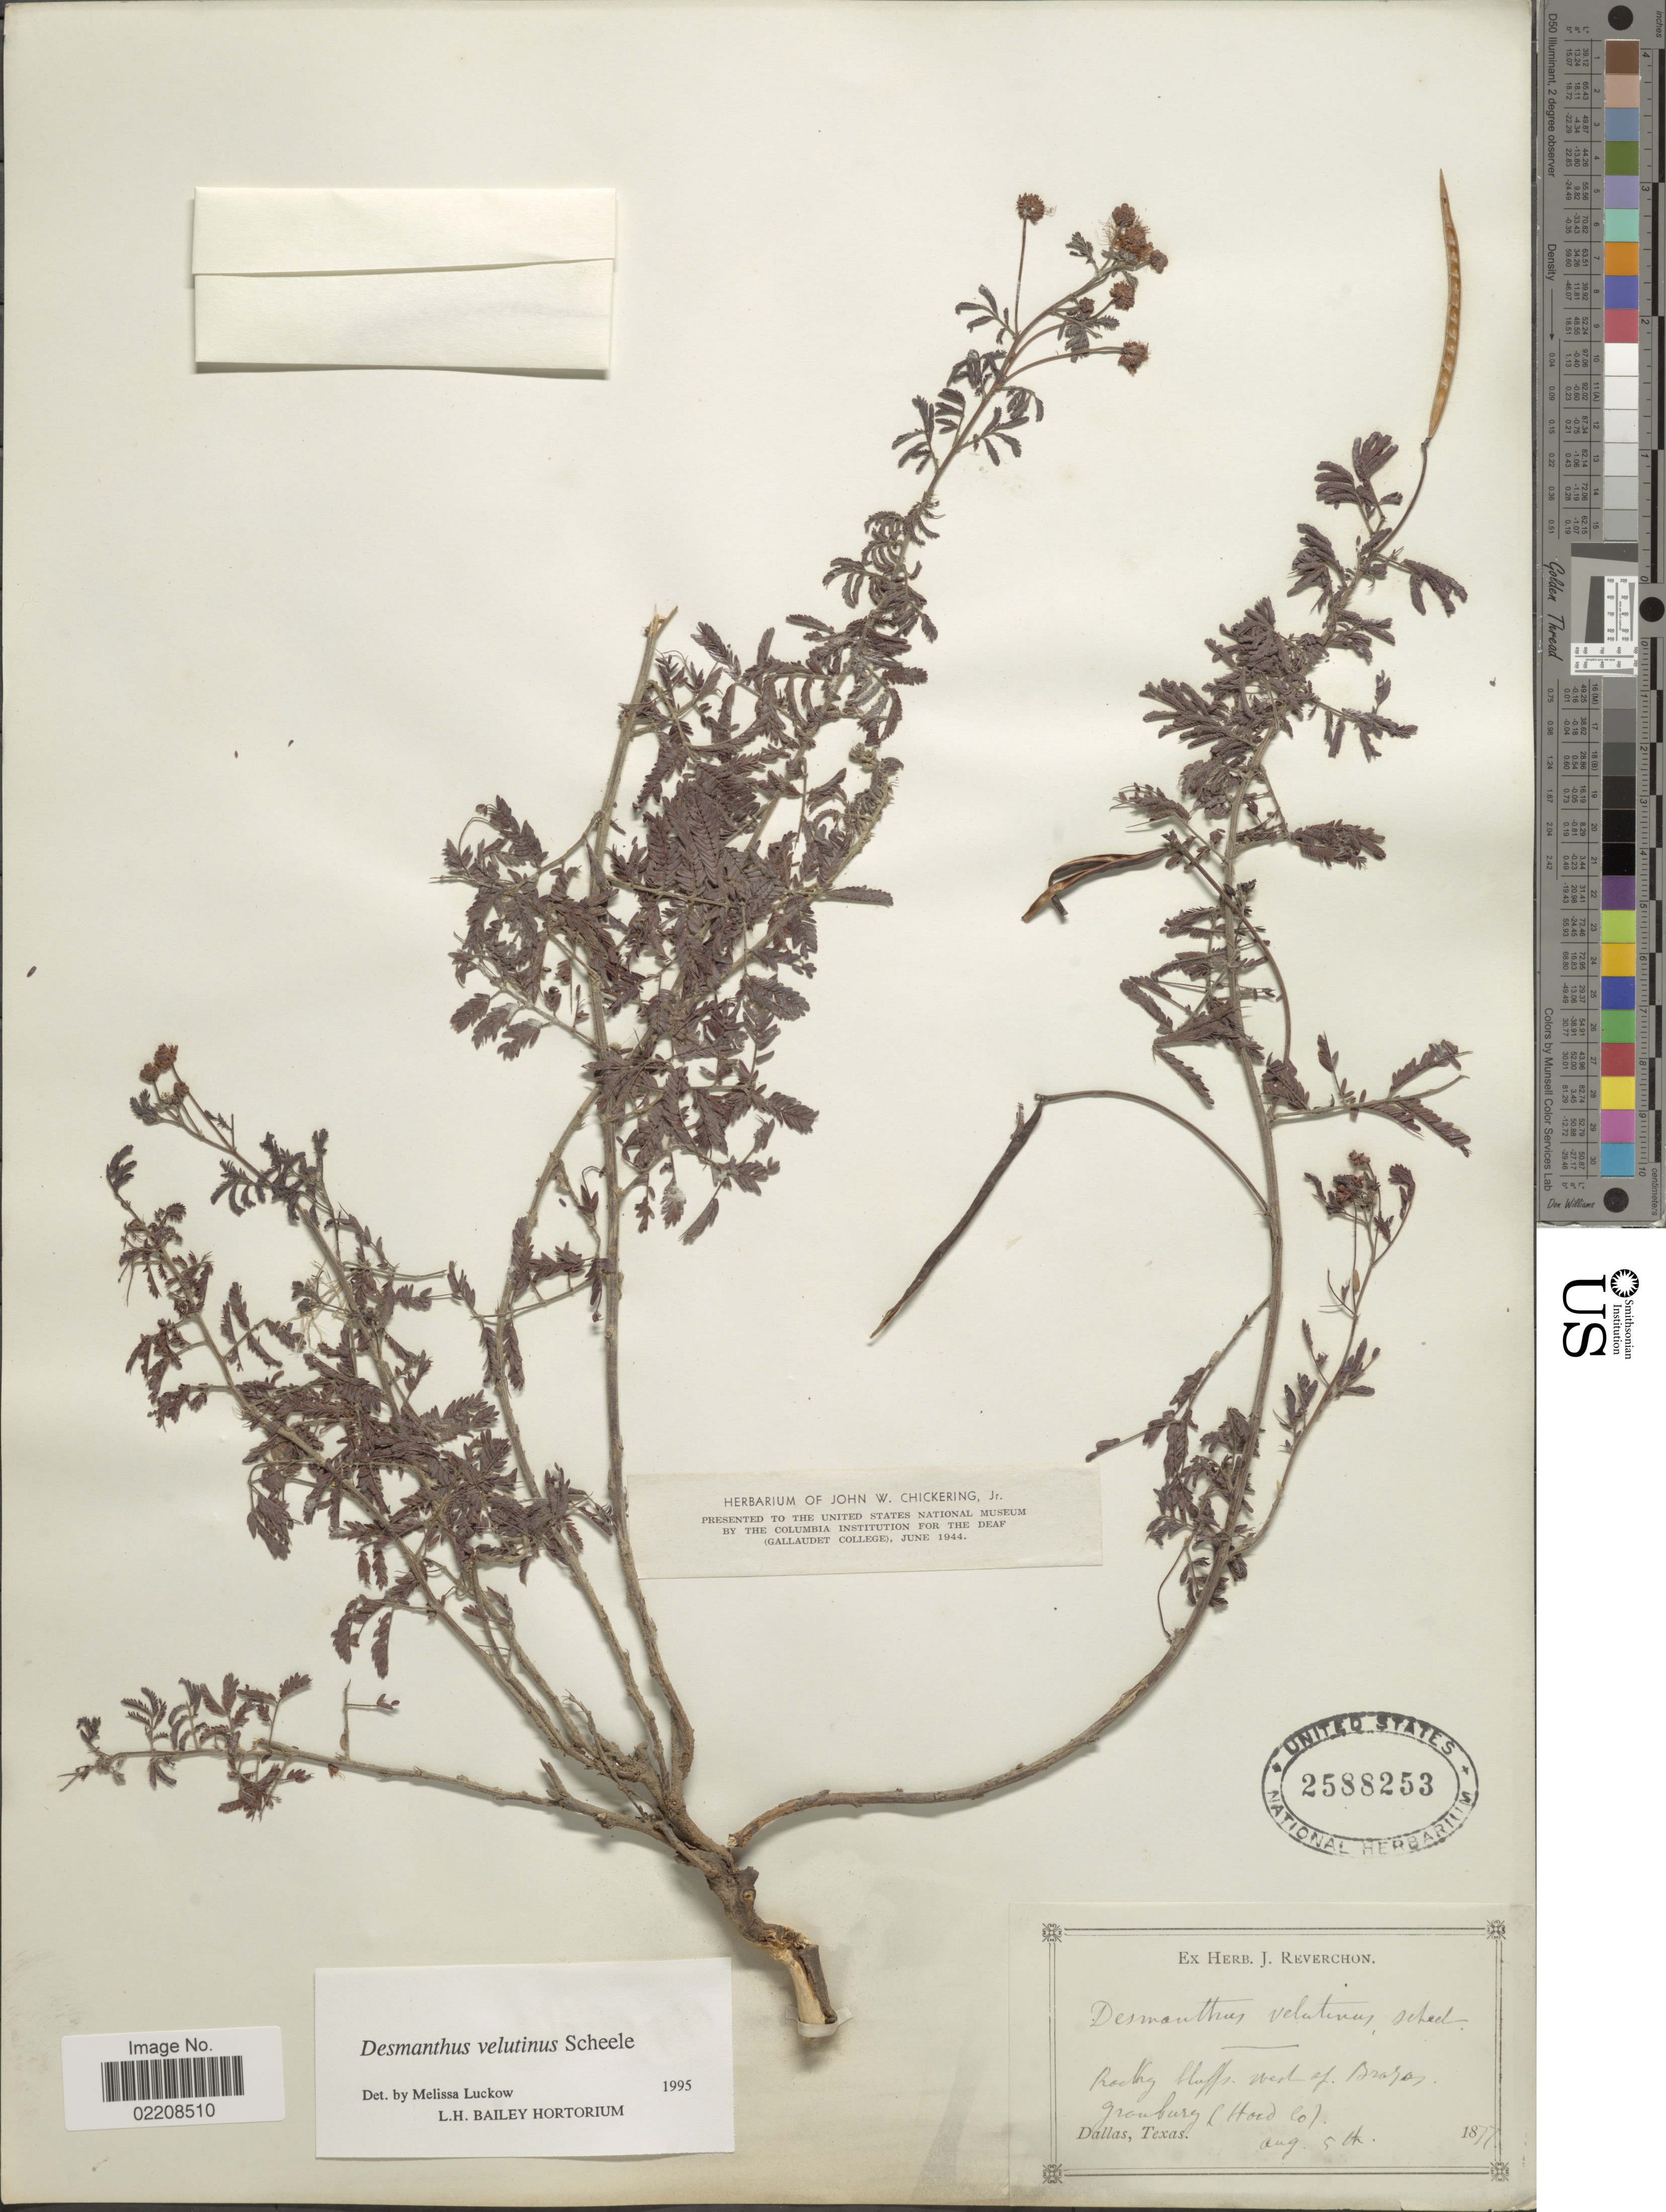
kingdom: Plantae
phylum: Tracheophyta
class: Magnoliopsida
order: Fabales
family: Fabaceae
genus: Desmanthus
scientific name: Desmanthus velutinus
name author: Scheele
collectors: ex herb. J. Reverchon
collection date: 1877-08-05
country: United States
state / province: Texas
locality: Rocky bluffs, west of Brazos, Granbury (Hood Co.). Dallas, Texas.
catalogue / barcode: US 2588253